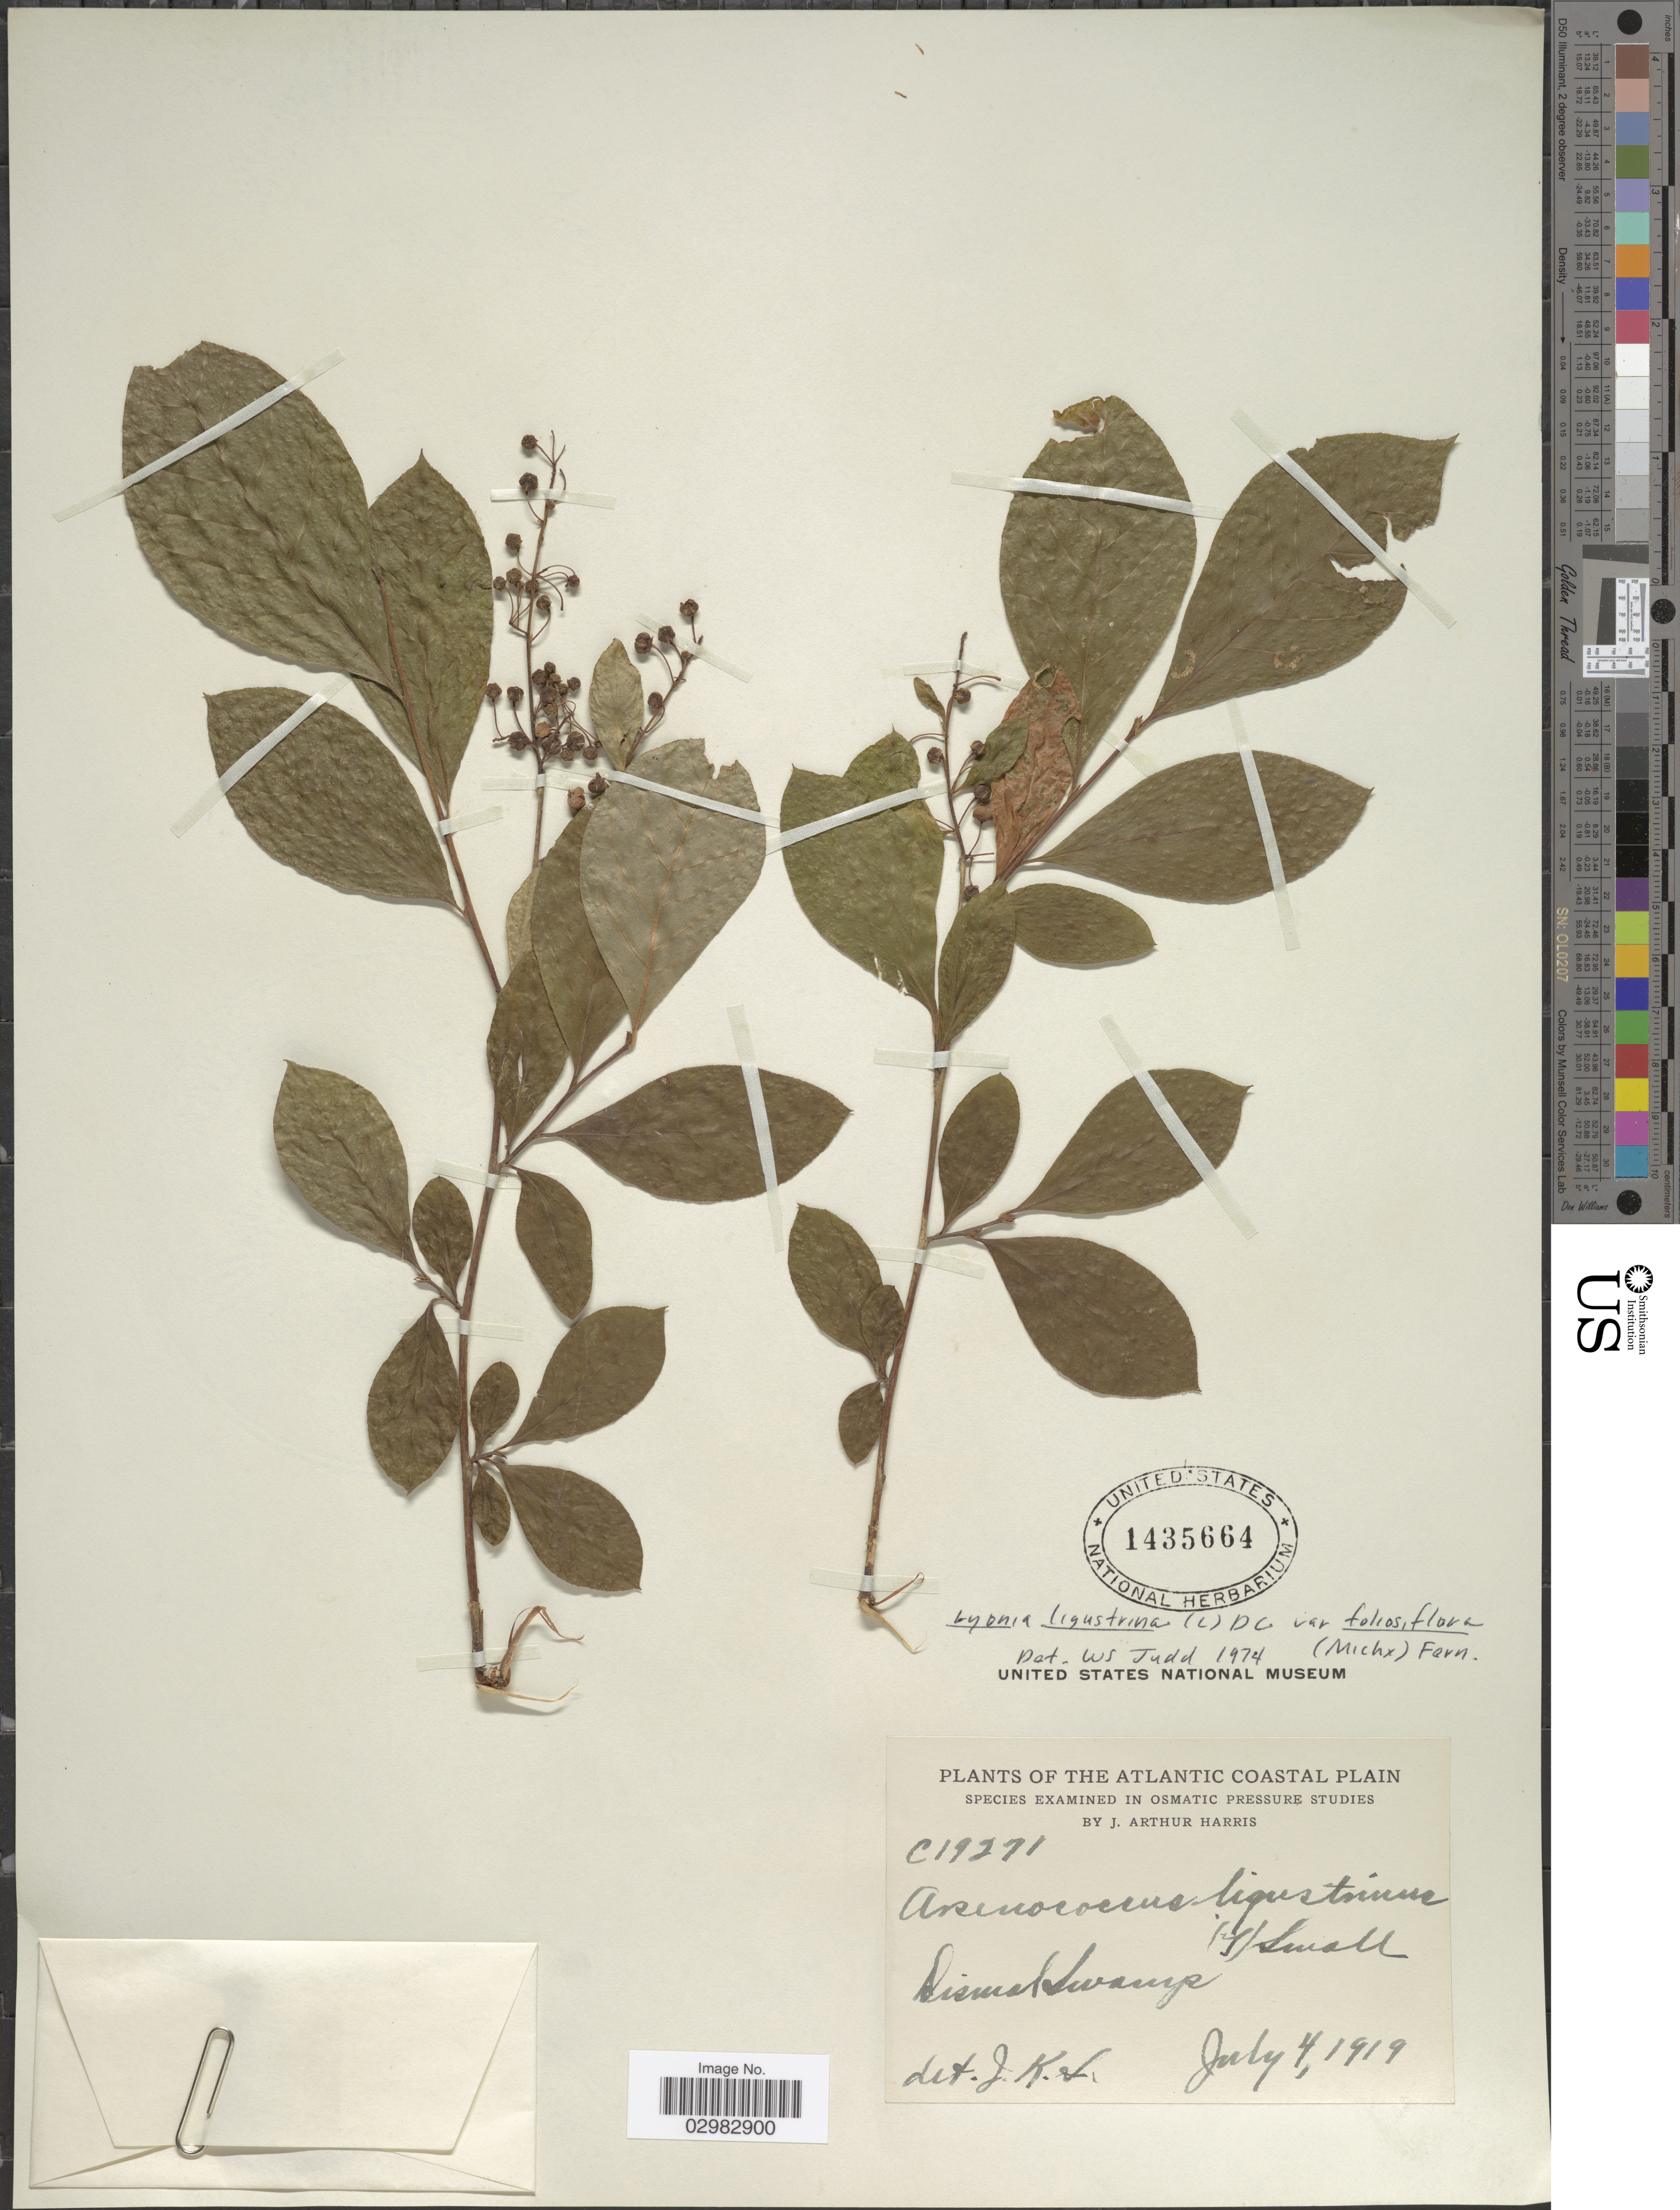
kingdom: Plantae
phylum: Tracheophyta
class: Magnoliopsida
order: Ericales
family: Ericaceae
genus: Lyonia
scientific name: Lyonia ligustrina var. foliosiflora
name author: (Michx.) Fernald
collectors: J. A. Harris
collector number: C19271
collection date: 1919-07-04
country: United States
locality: The Atlantic Coastal Plain, Dismal Swamp.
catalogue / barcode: US 1435664